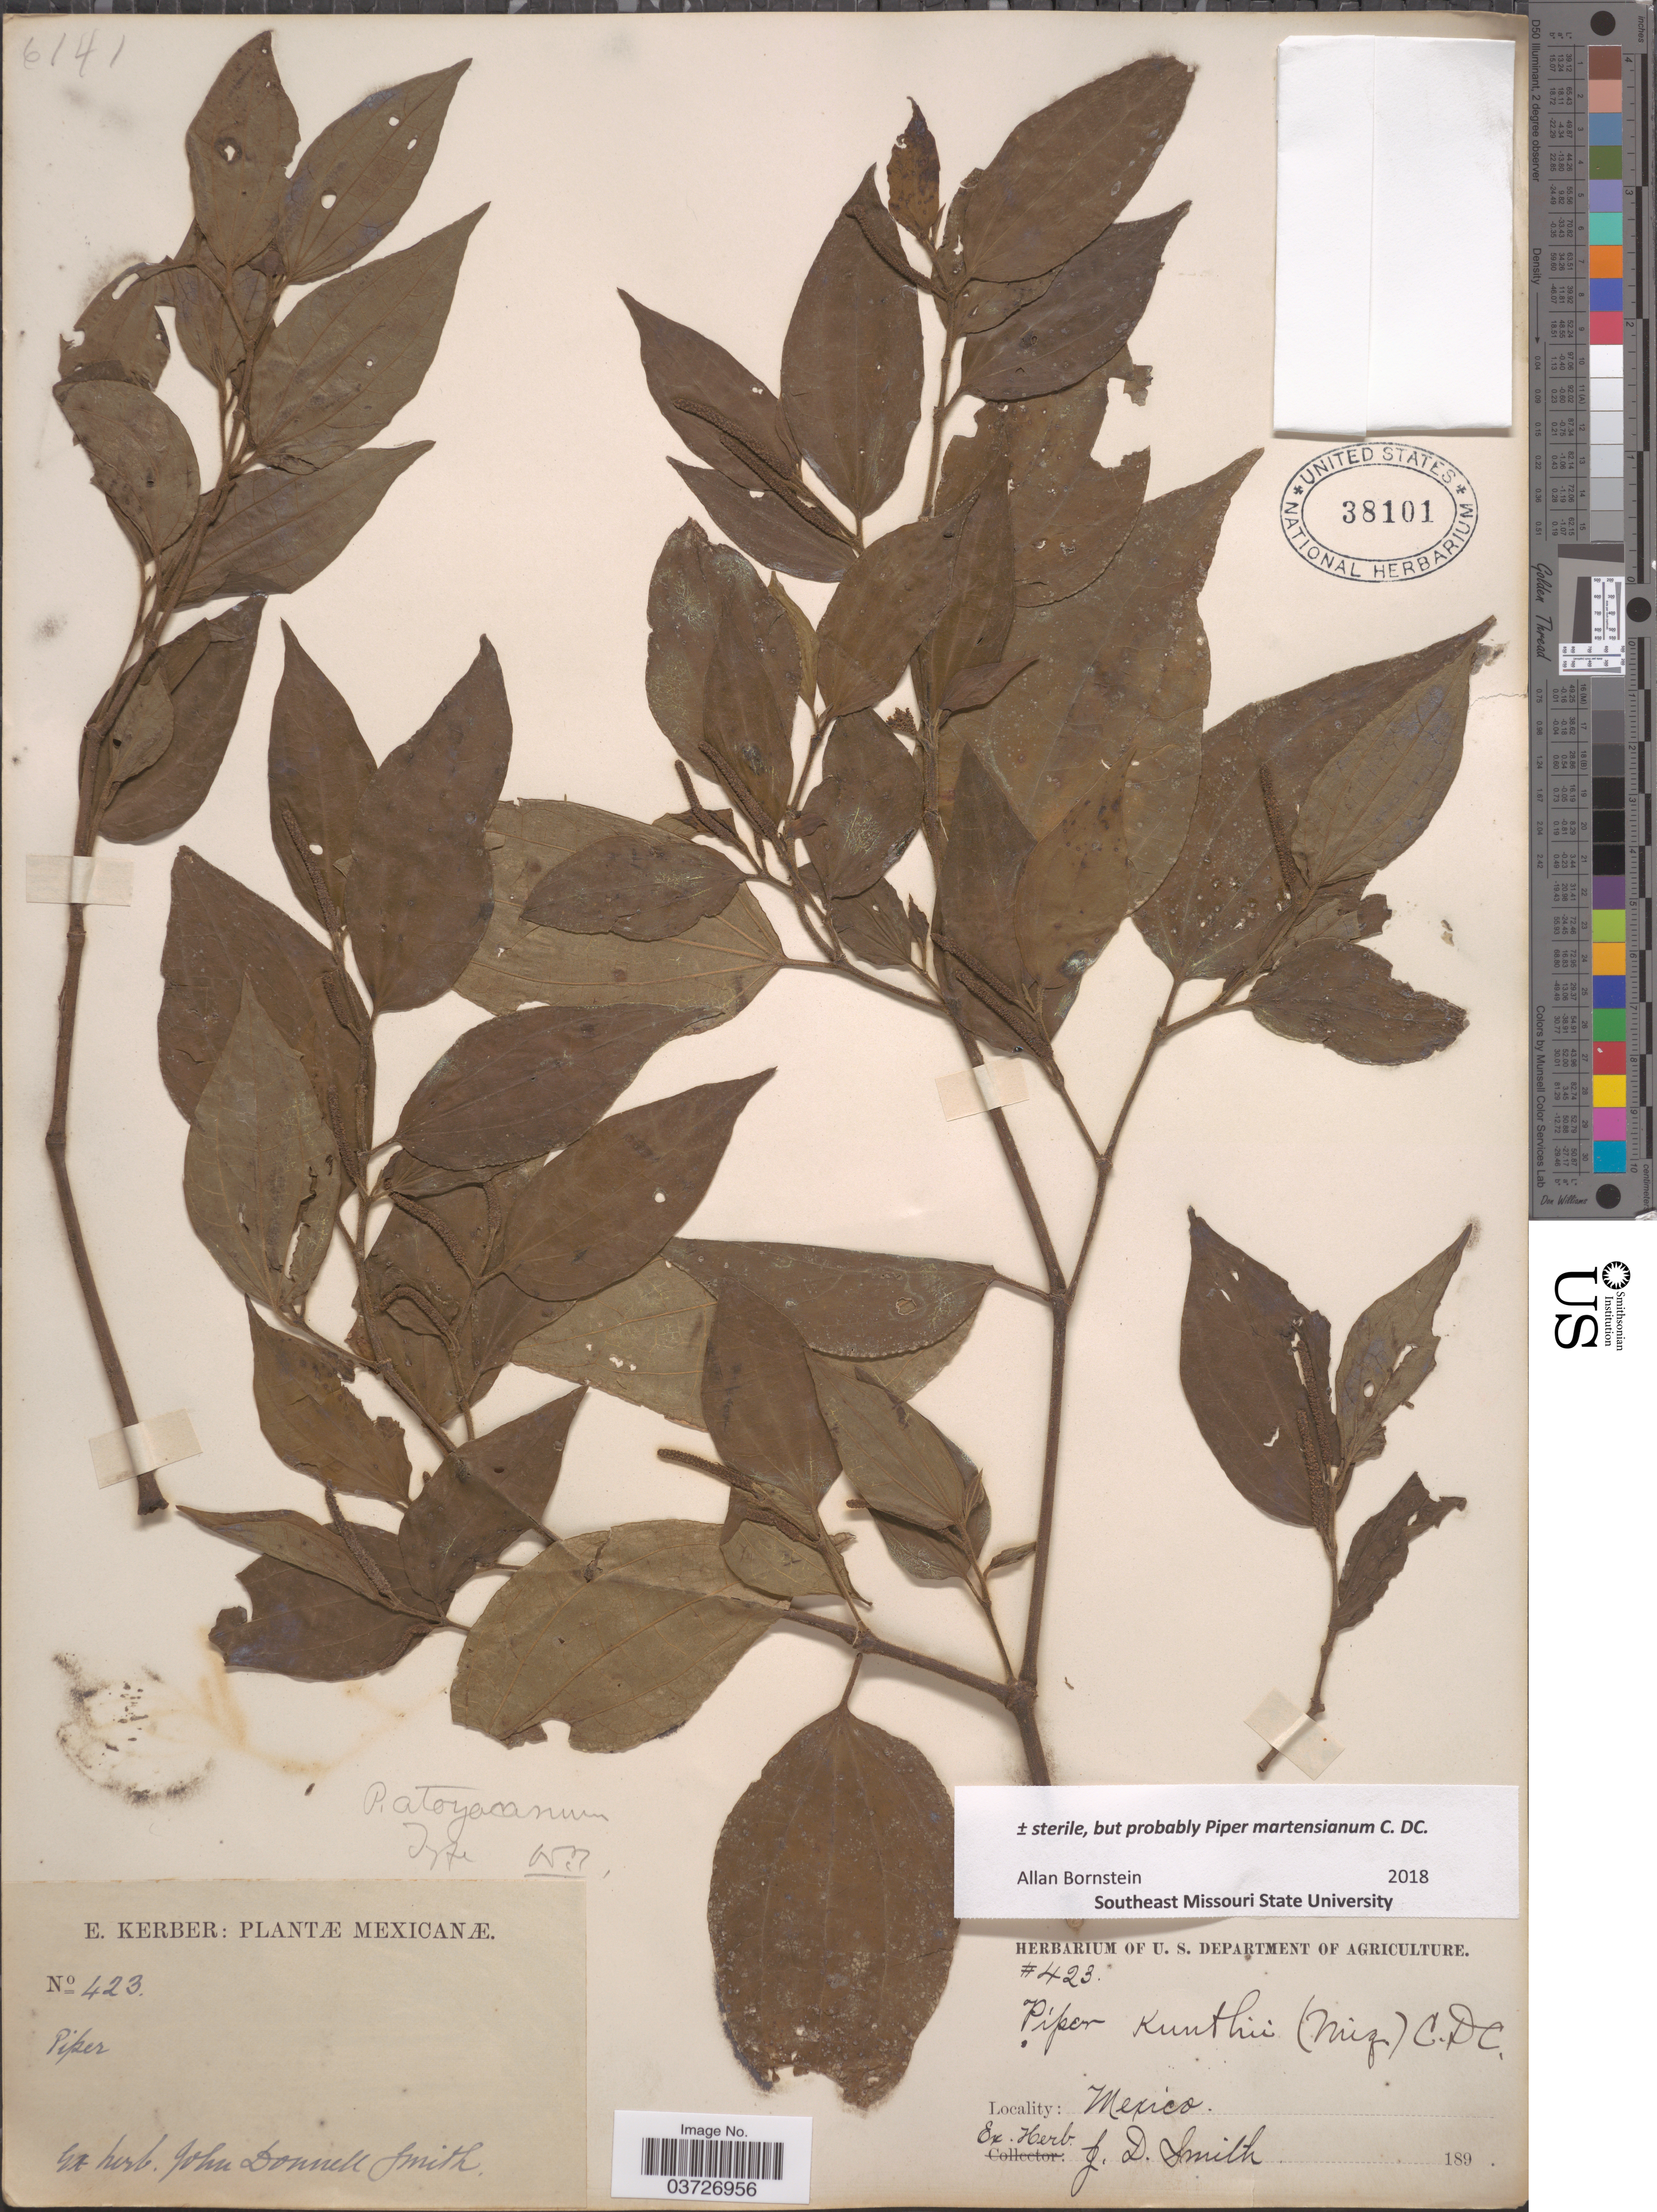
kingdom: Plantae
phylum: Tracheophyta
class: Magnoliopsida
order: Piperales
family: Piperaceae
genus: Piper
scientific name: Piper martensianum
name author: C. DC.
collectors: E. Kerber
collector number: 423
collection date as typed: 189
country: Mexico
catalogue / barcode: US 38101